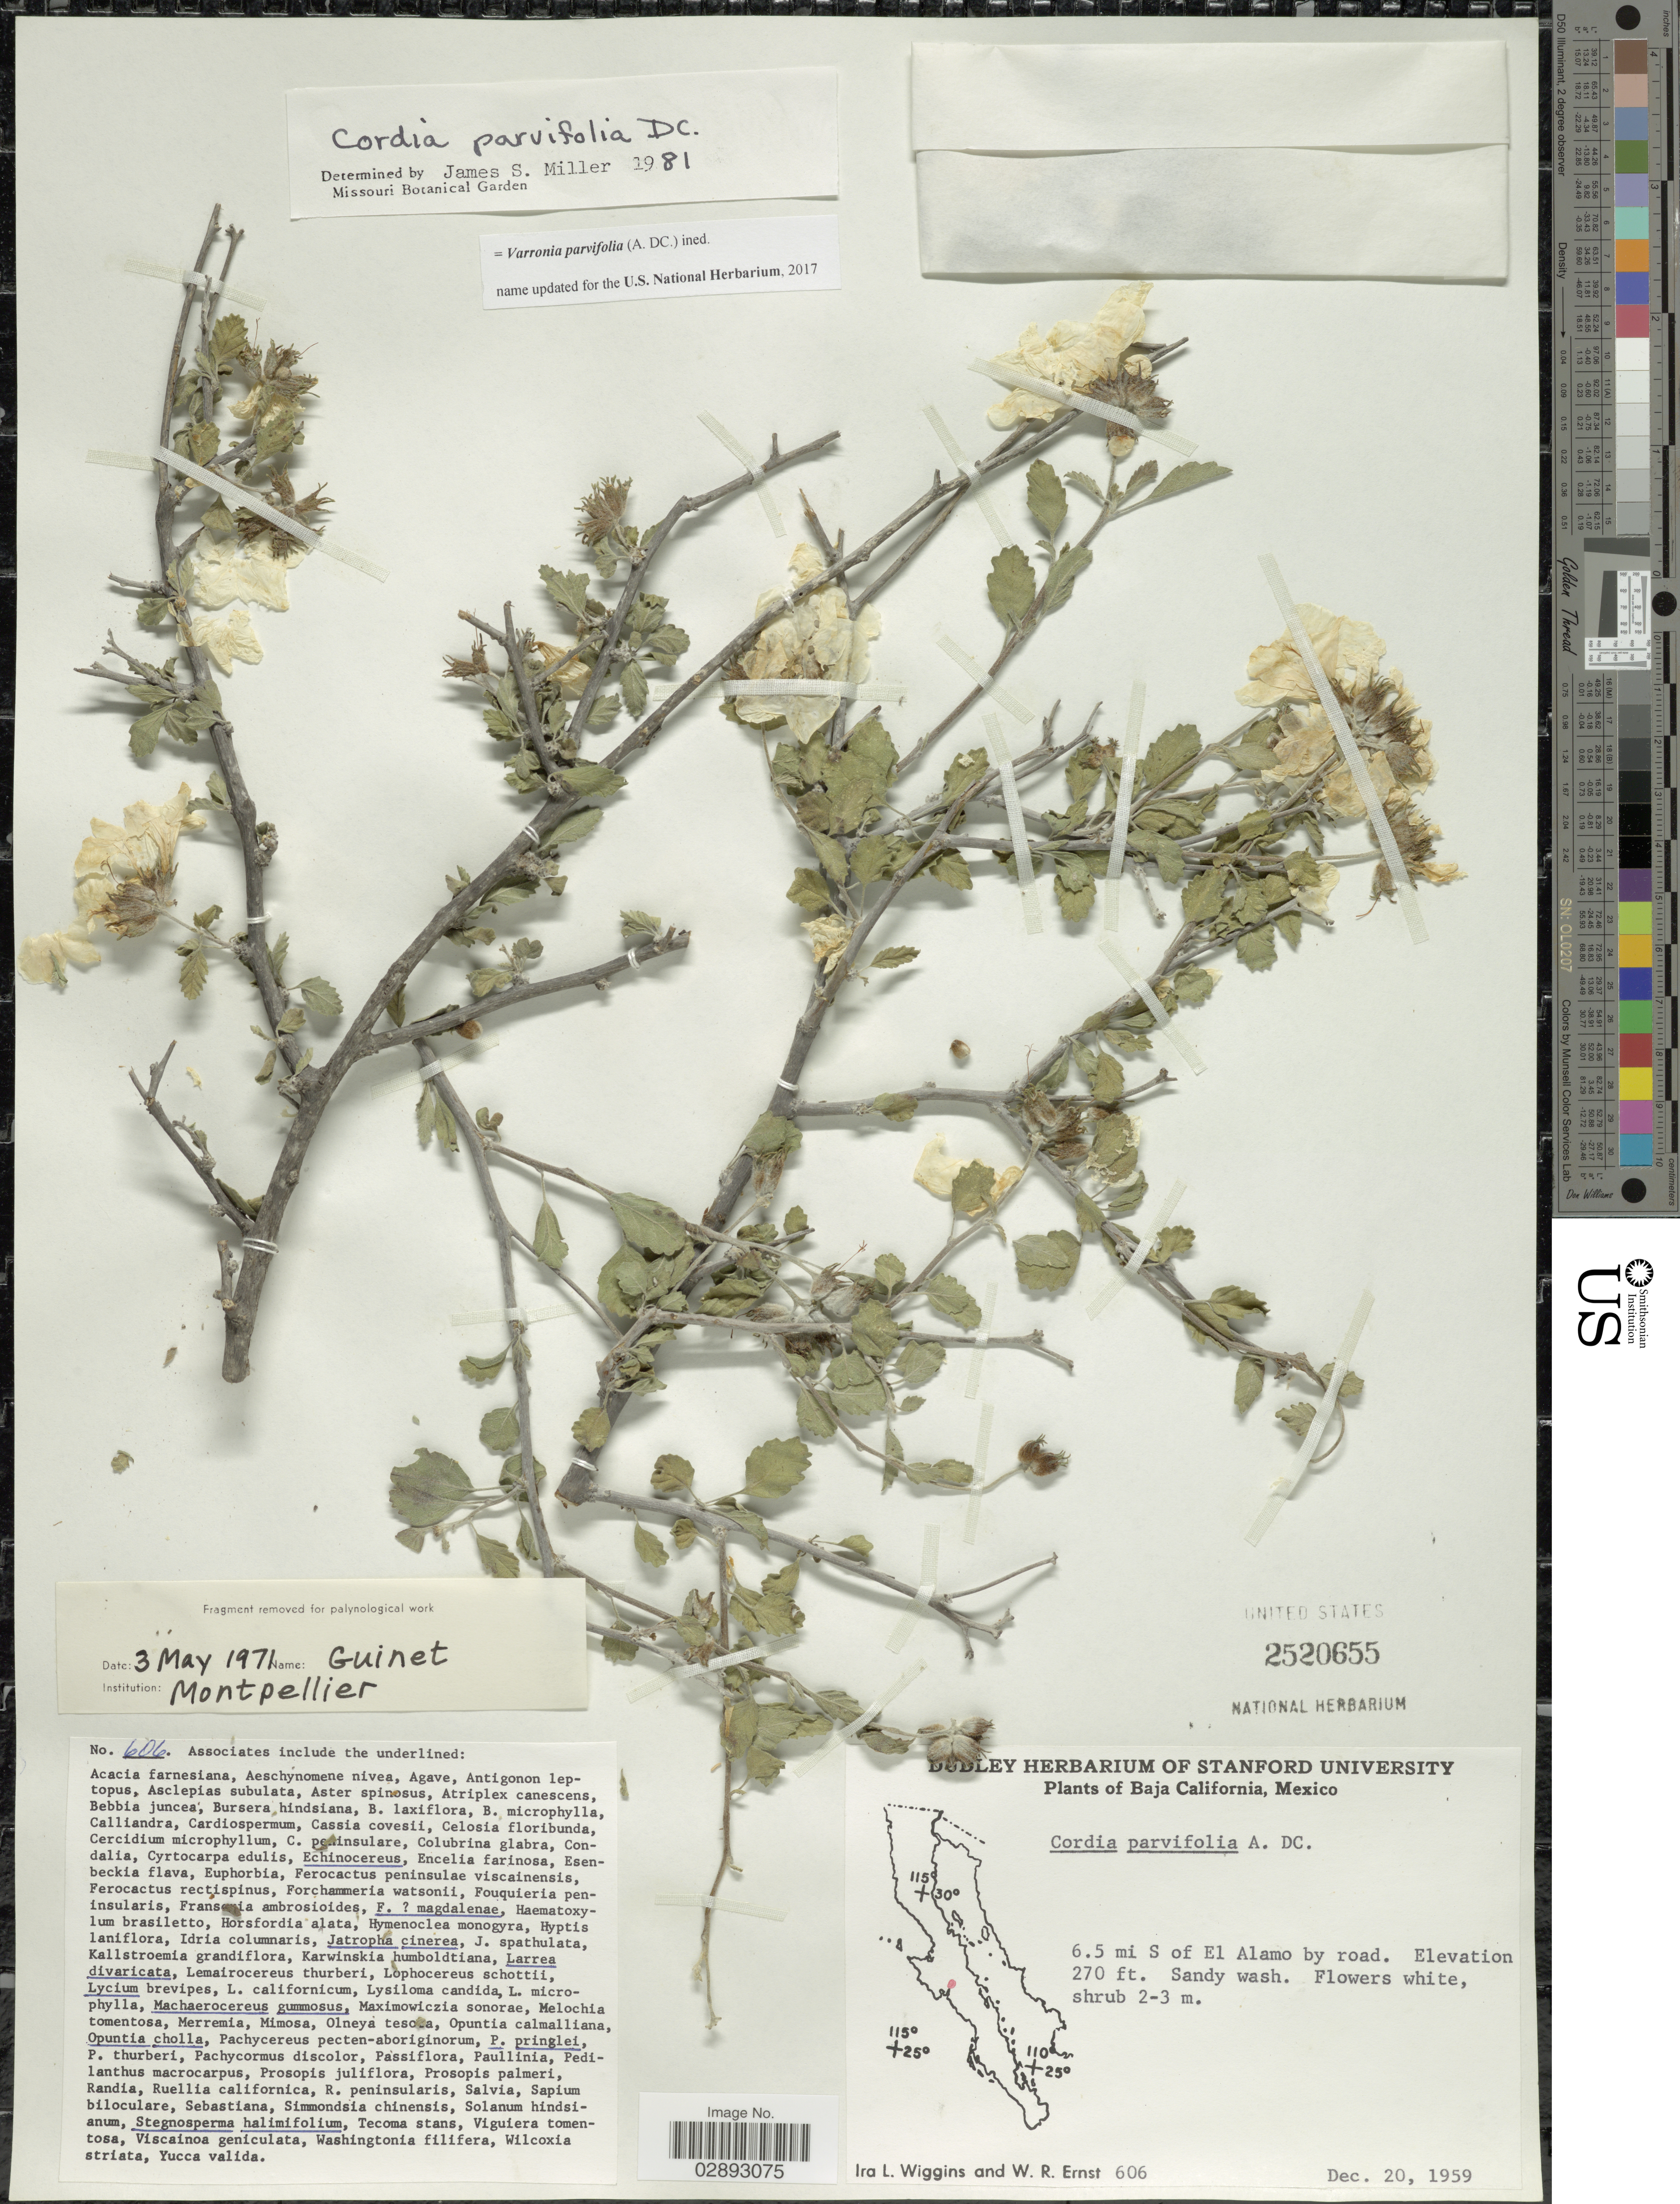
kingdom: Plantae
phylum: Tracheophyta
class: Magnoliopsida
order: Boraginales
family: Cordiaceae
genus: Varronia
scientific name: Varronia parvifolia (A. DC.) ined.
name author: (A. DC.)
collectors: I. L. Wiggins & W. R. Ernst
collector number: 606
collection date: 1959-12-20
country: Mexico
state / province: Baja California Norte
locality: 6.5 mi S of El Alamo by road.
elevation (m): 82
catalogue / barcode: US 2520655